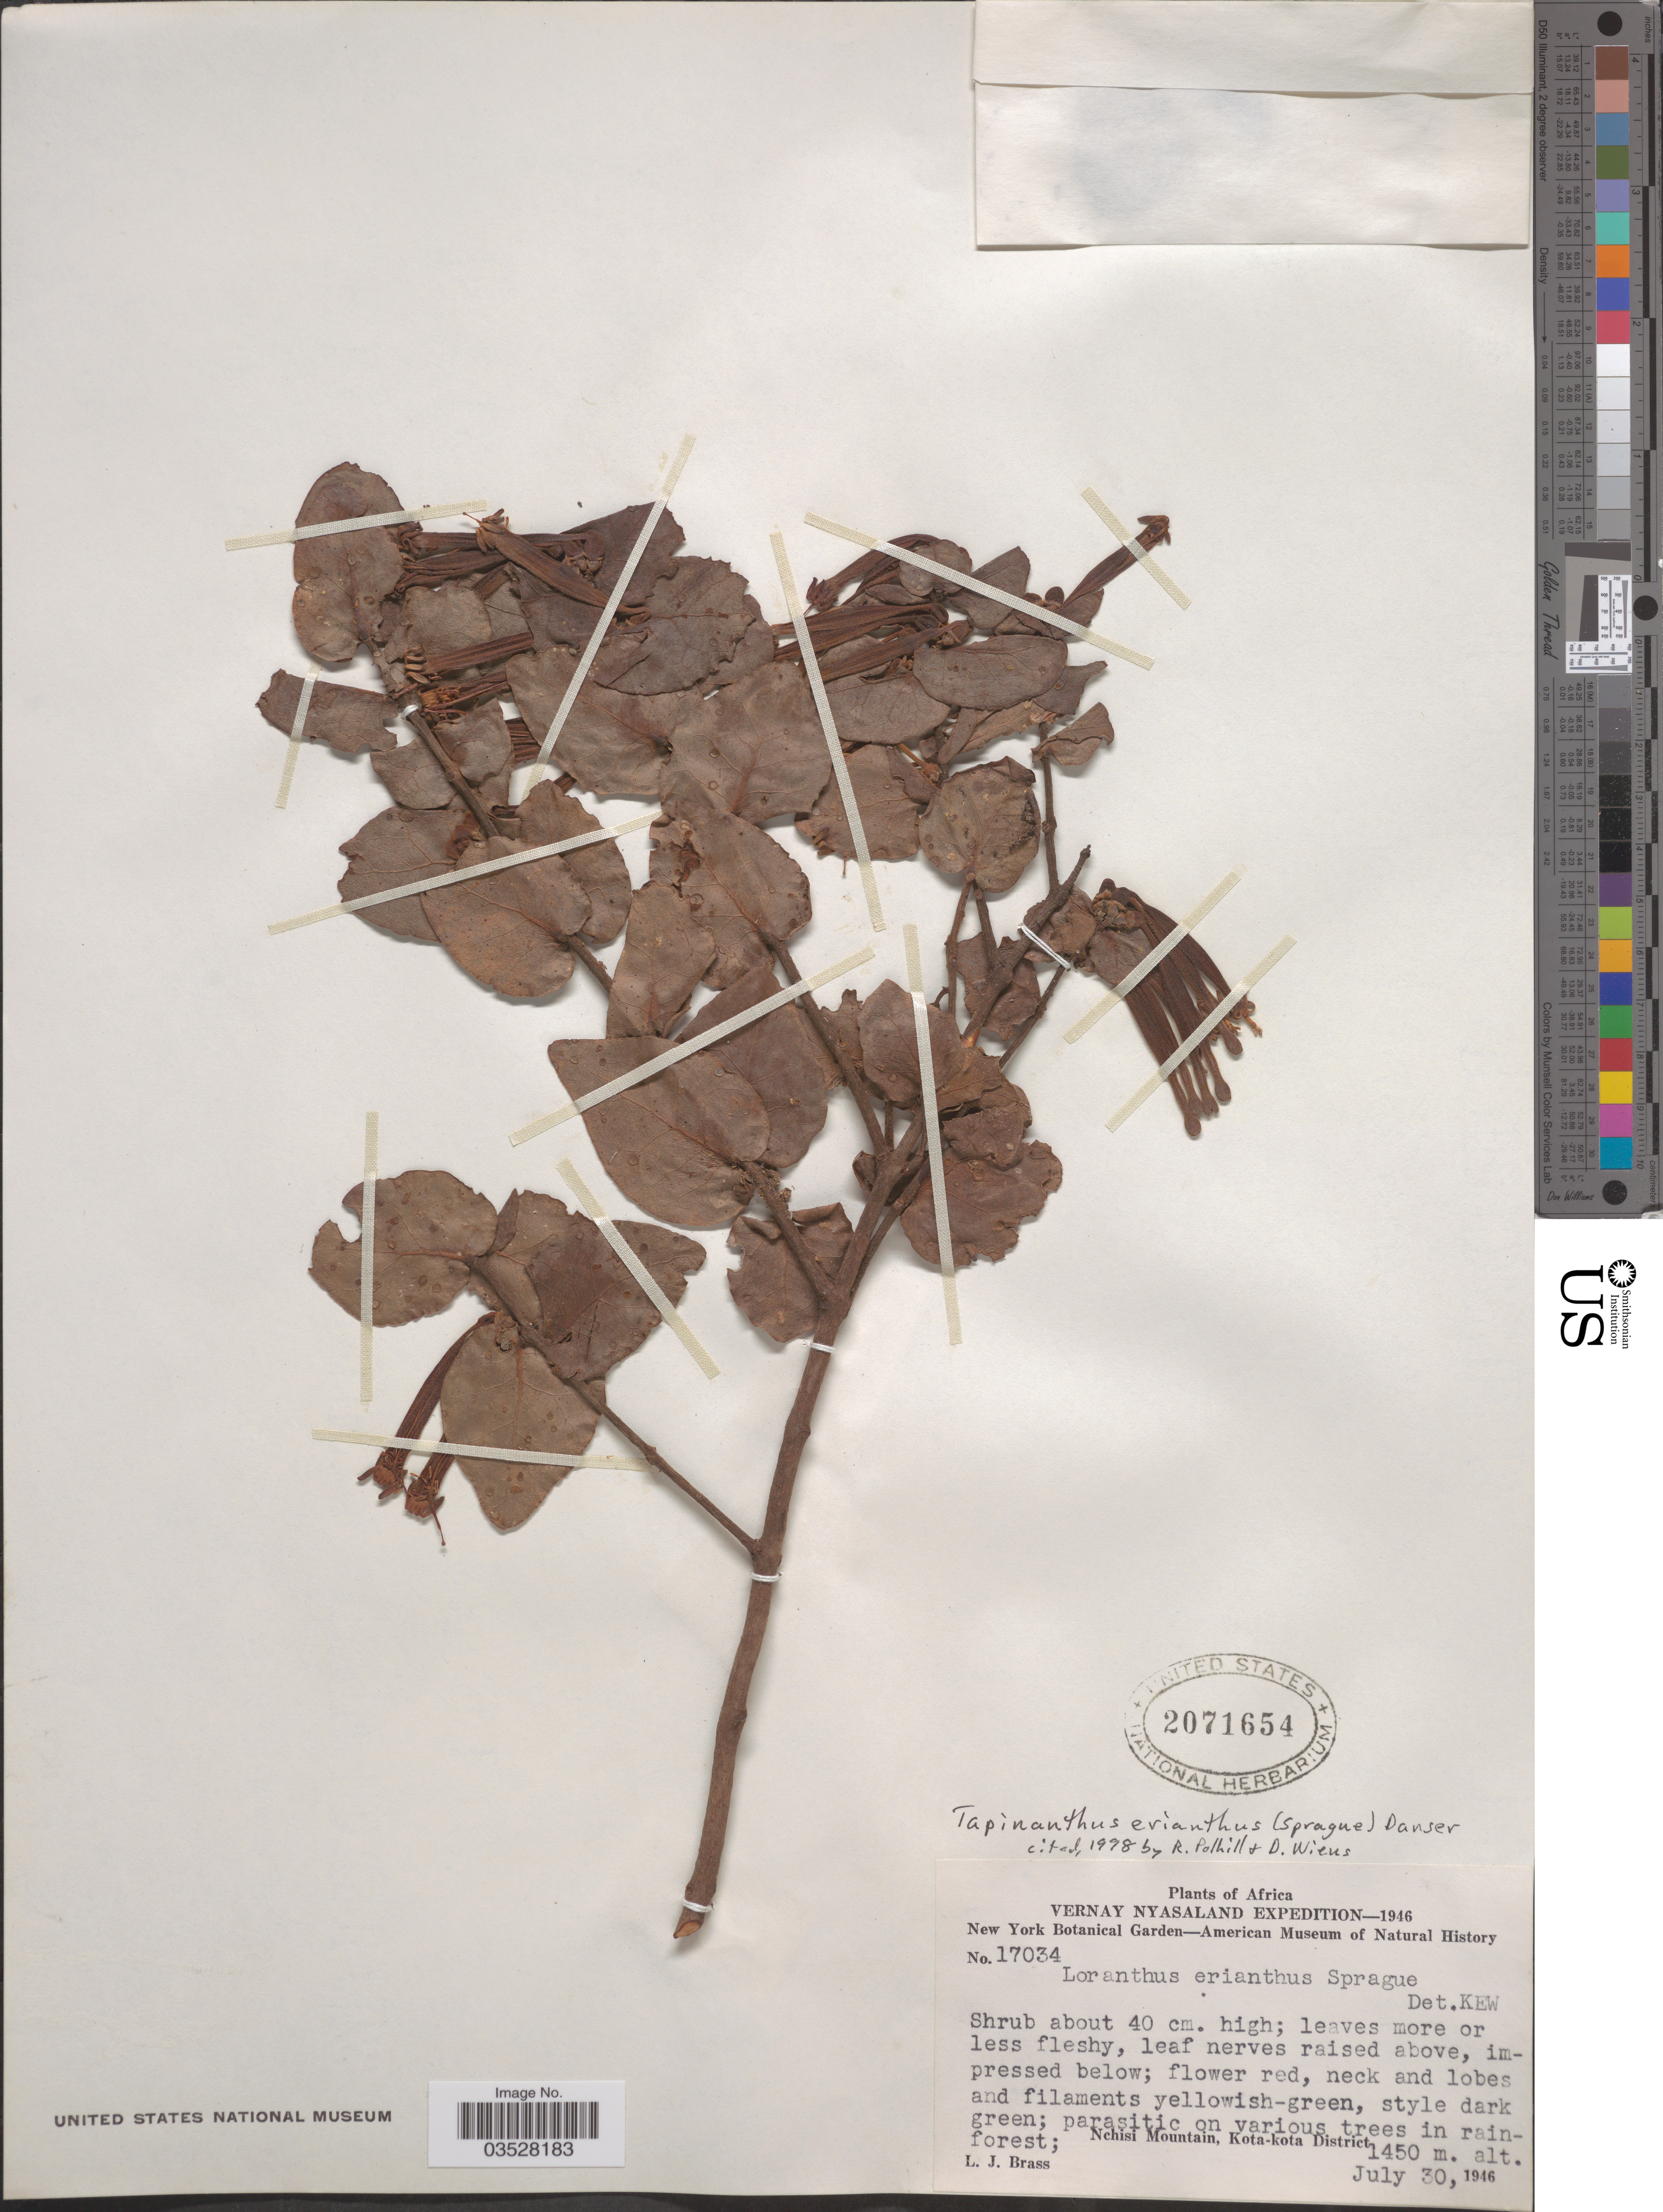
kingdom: Plantae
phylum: Tracheophyta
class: Magnoliopsida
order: Santalales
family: Loranthaceae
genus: Tapinanthus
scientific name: Tapinanthus erianthus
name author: (Sprague) Danser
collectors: L. J. Brass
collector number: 17034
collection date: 1946-07-30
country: Malawi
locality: Vernay Nyasaland. Nchisi Mountain, Kota-kota District.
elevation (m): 1450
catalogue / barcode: US 2071654